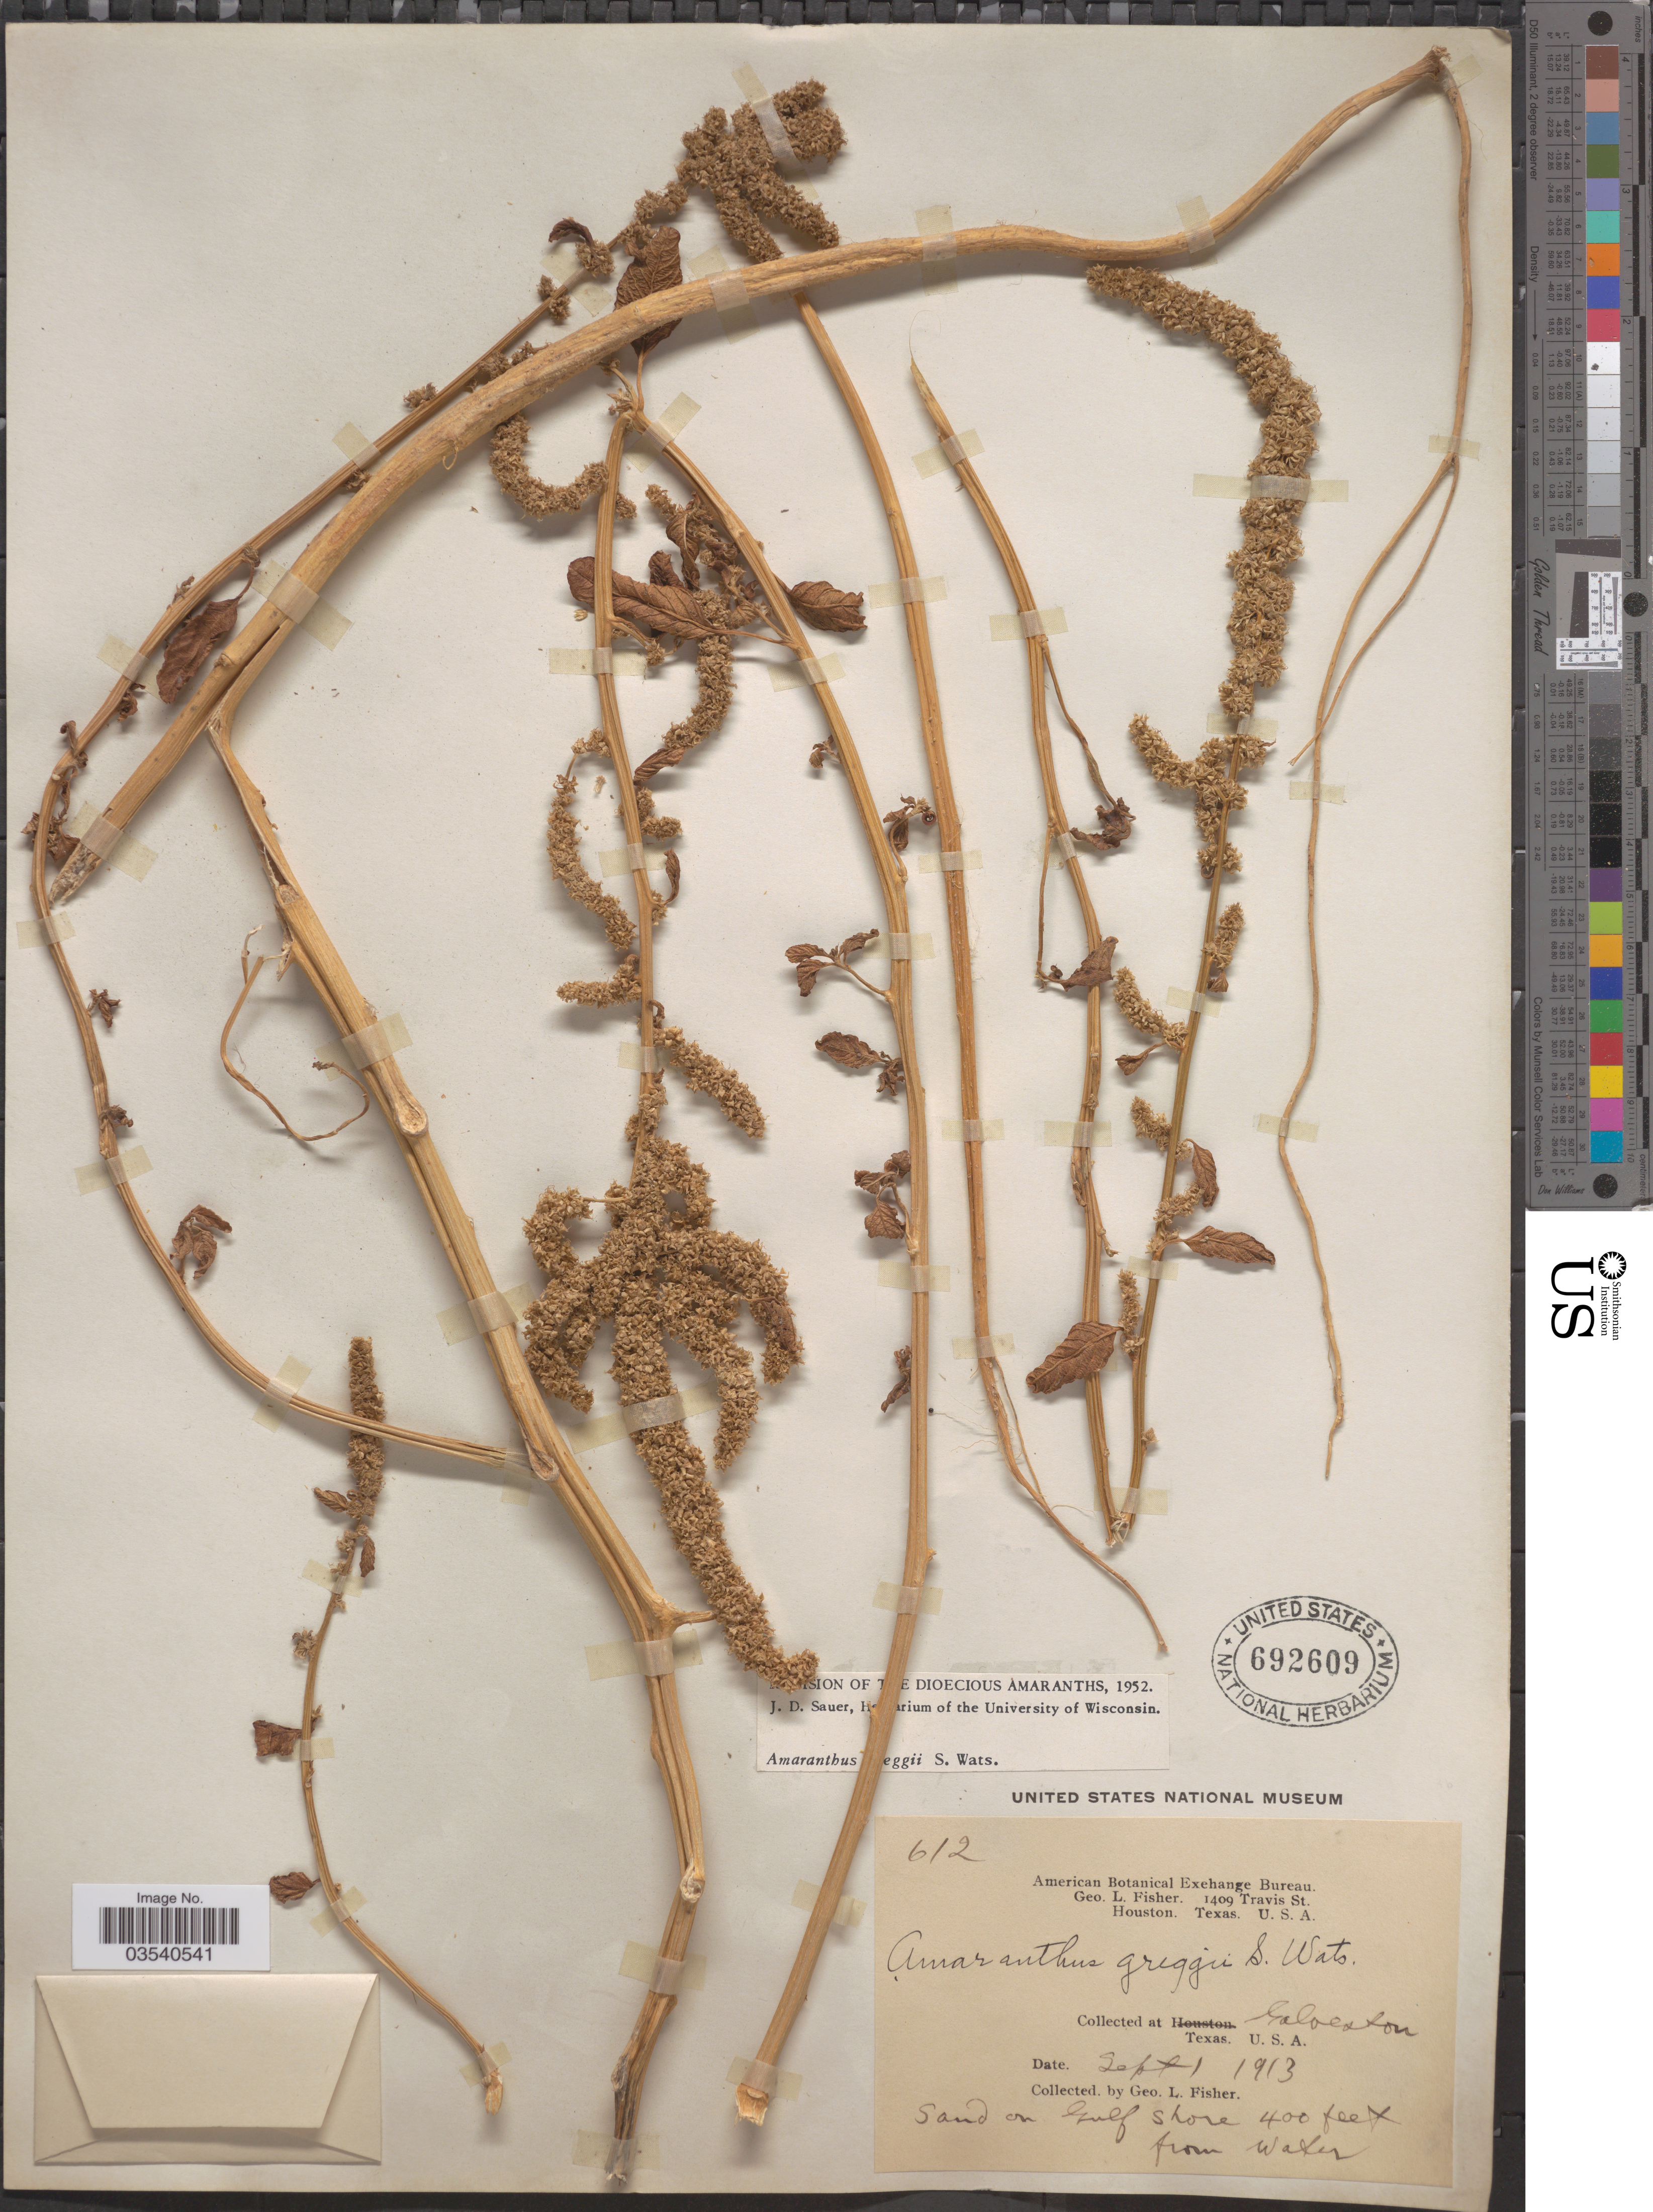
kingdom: Plantae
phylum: Tracheophyta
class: Magnoliopsida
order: Caryophyllales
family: Amaranthaceae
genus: Amaranthus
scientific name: Amaranthus greggii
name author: S. Watson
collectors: G. L. Fisher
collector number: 612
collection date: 1913-09-01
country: United States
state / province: Texas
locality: Galveston. Sand on Gulf Shore.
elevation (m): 122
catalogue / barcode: US 692609